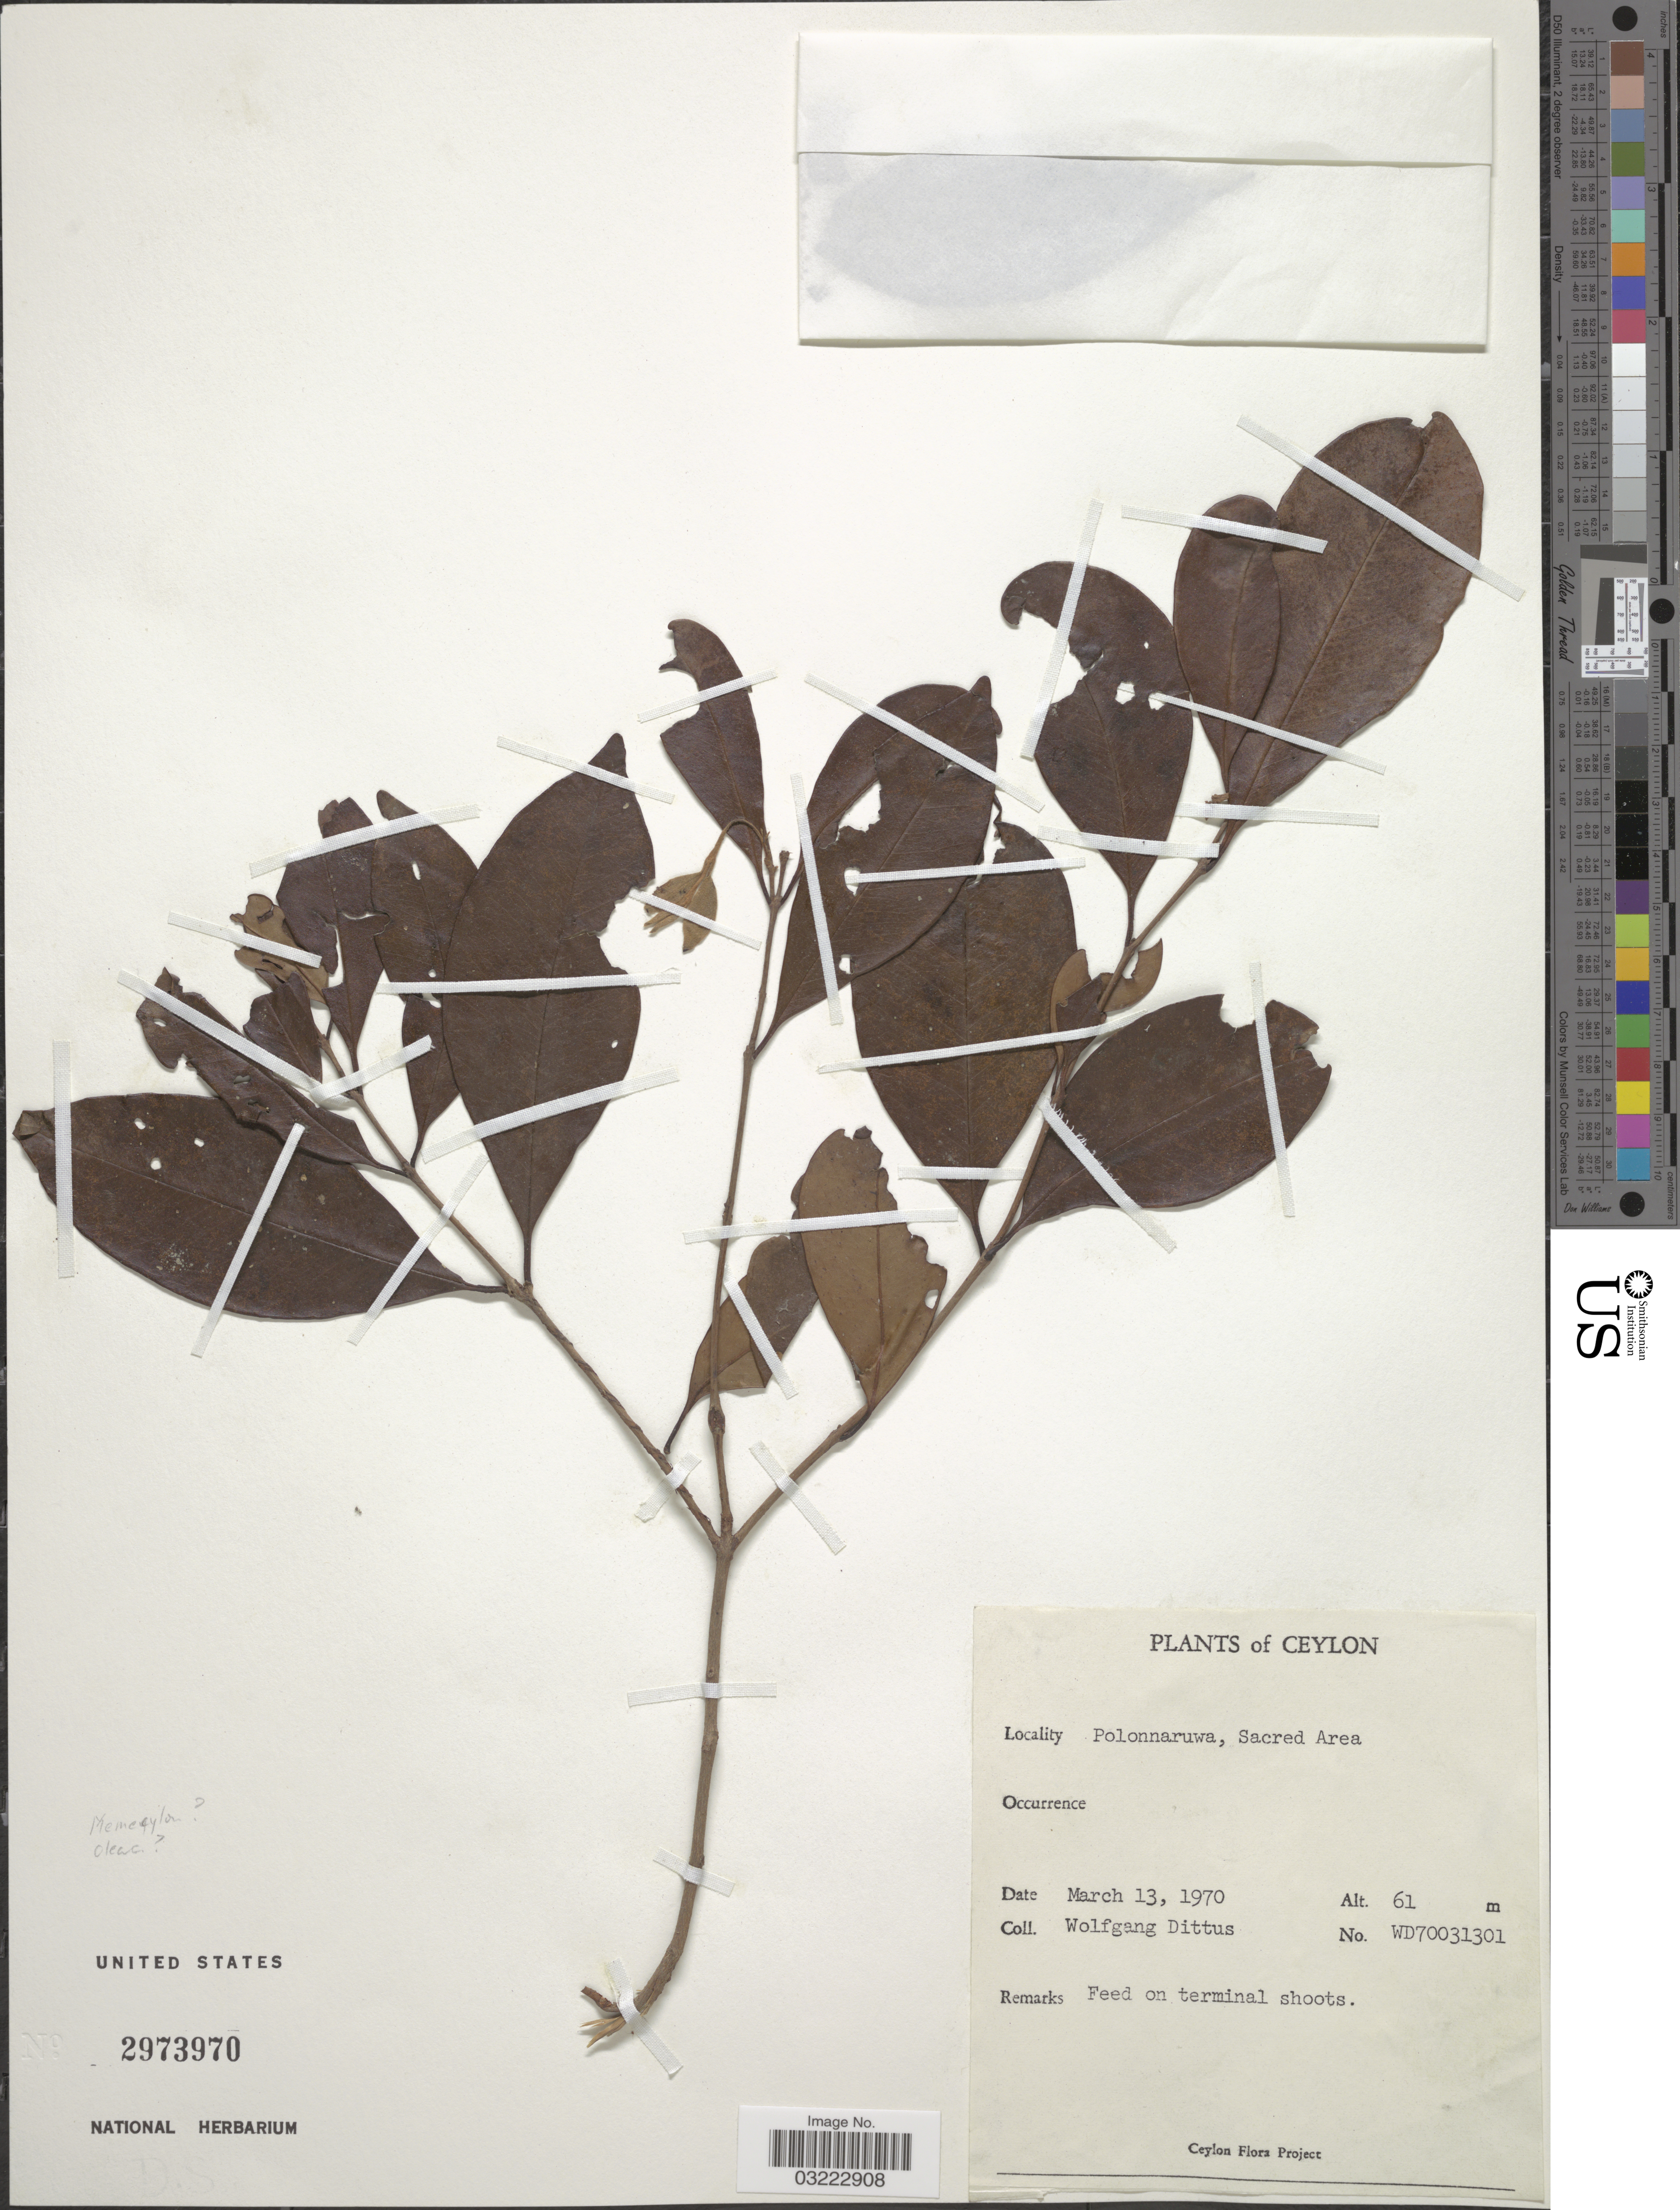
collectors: W. Dittus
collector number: WD70031301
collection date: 1970-03-13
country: Sri Lanka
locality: Ceylon. Polonnaruwa, Sacred Area.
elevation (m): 61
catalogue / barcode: US 2973970